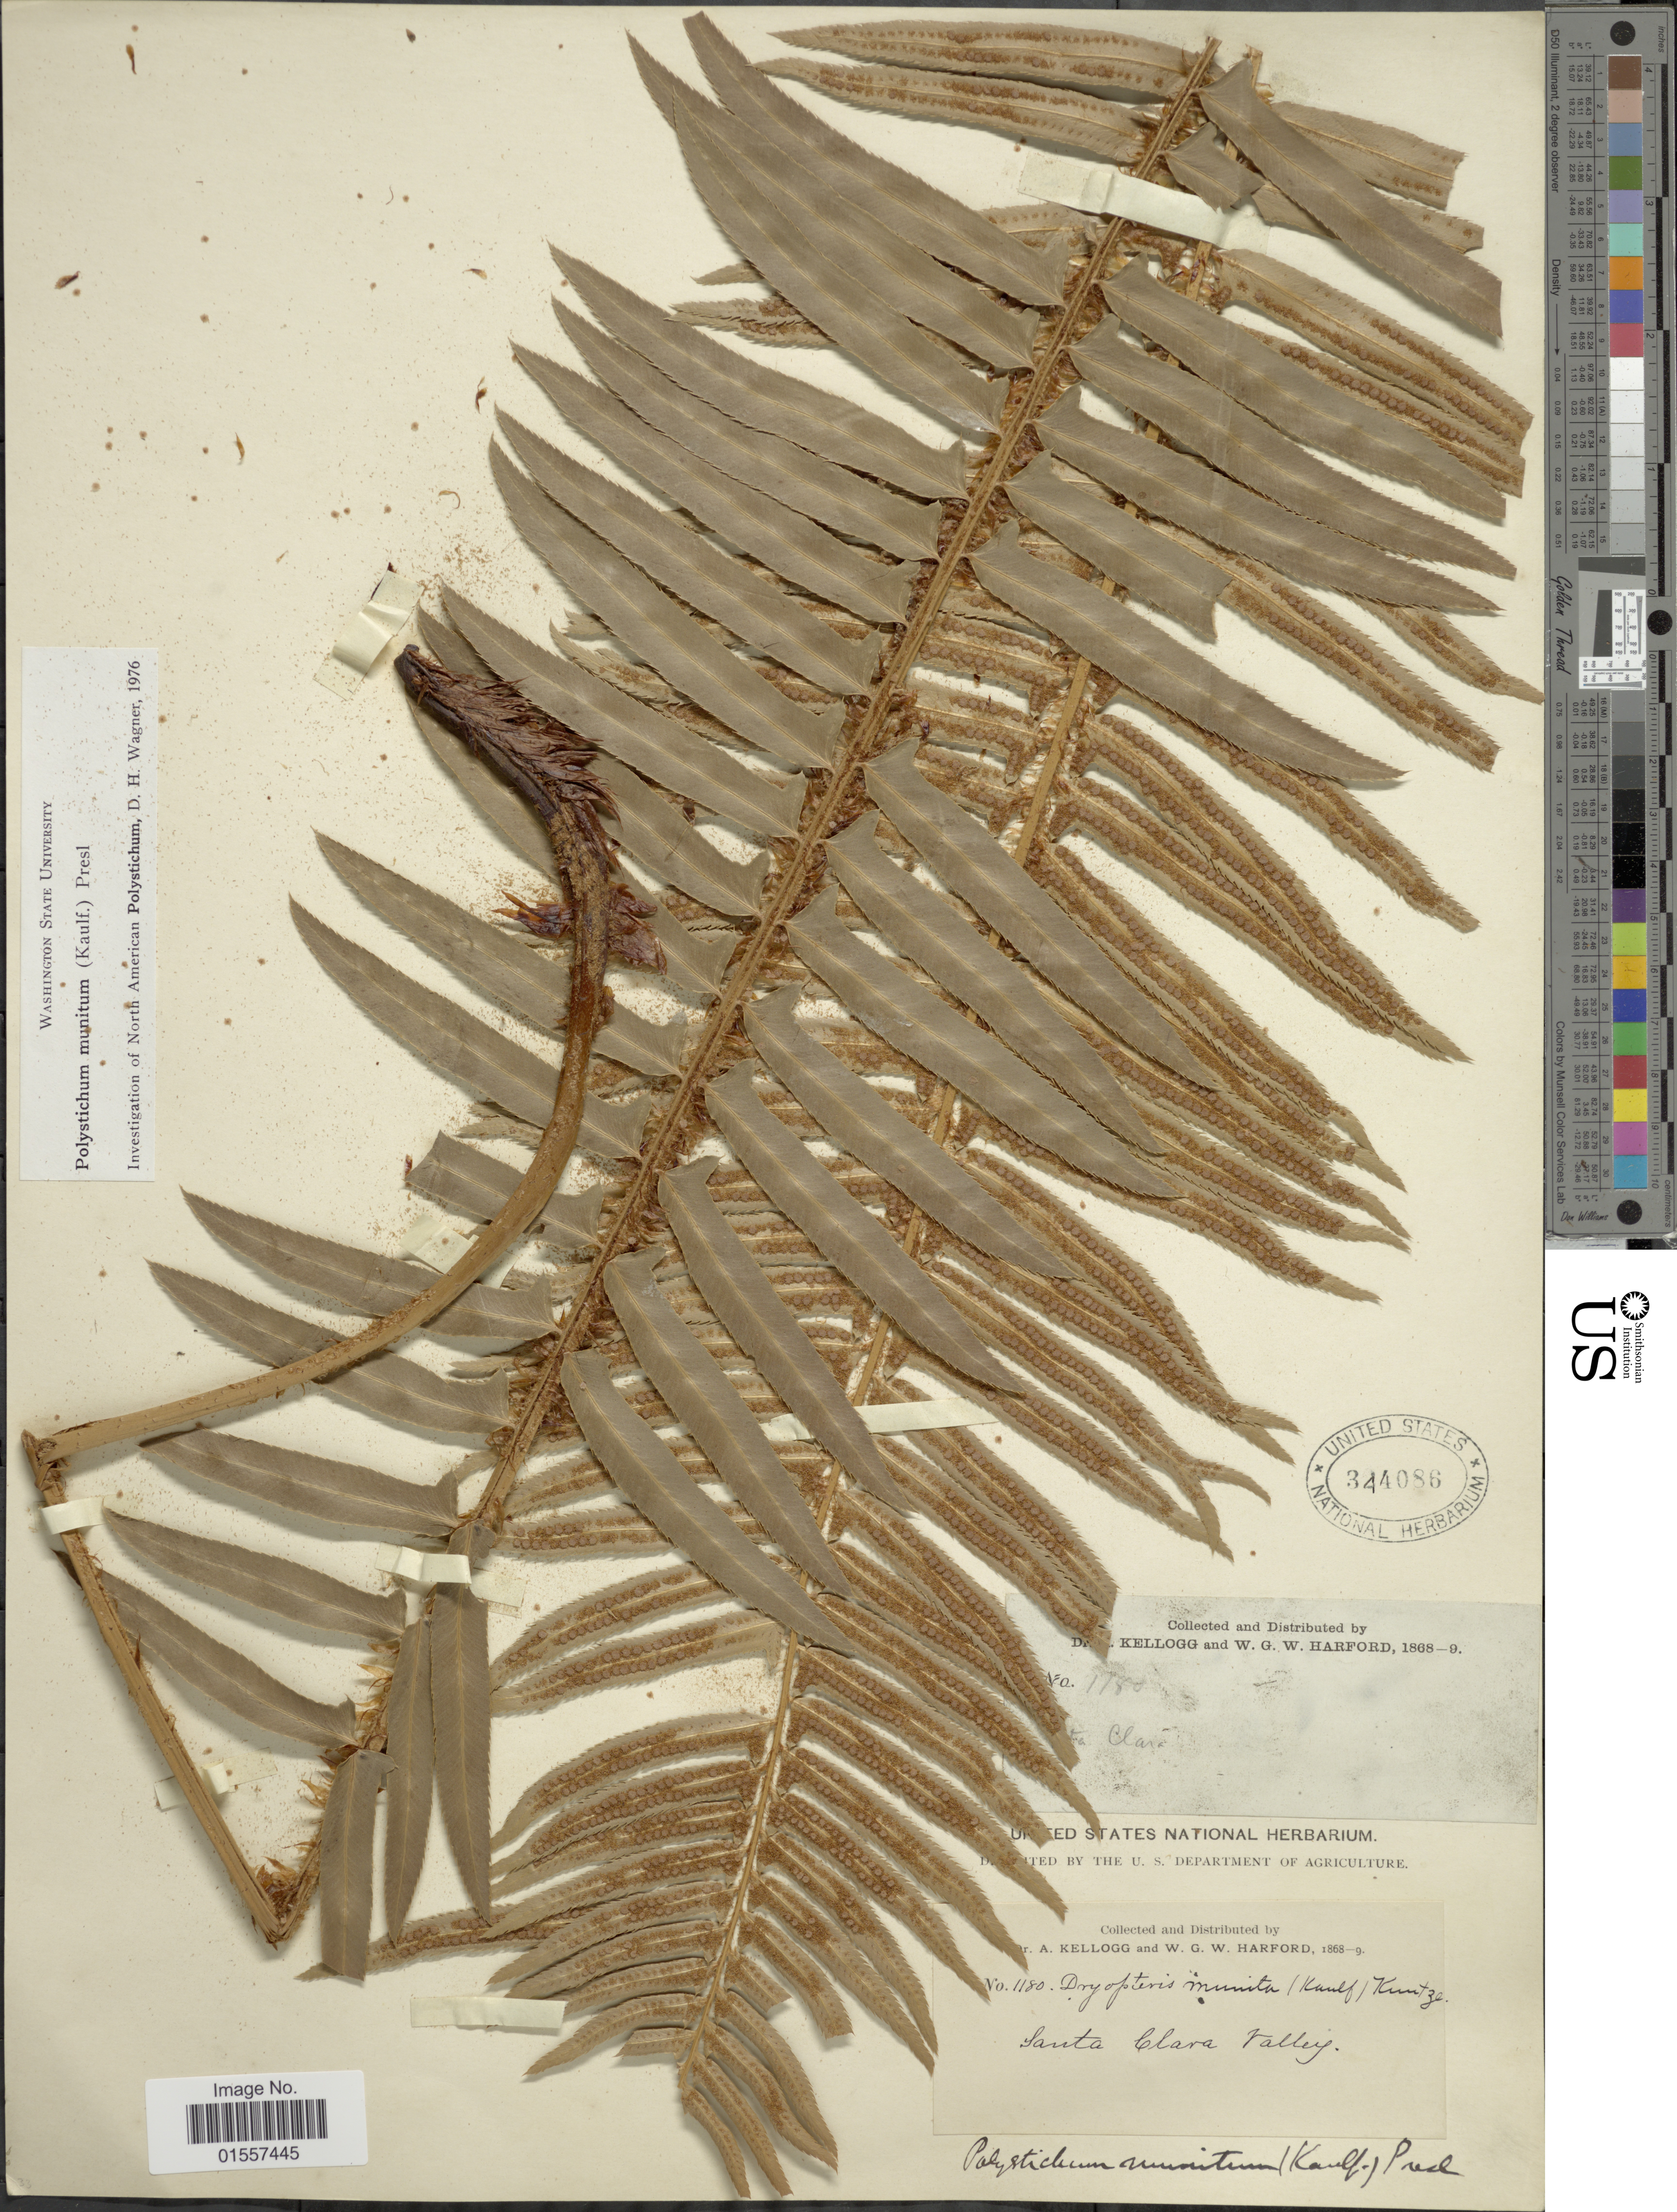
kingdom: Plantae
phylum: Tracheophyta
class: Polypodiopsida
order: Polypodiales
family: Dryopteridaceae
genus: Polystichum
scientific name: Polystichum munitum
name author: (Kaulf.) C. Presl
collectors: A. Kellog & W. G. W. Harford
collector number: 1180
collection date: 1868/1869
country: United States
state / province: California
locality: Santa Clara Valley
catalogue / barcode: US 344086